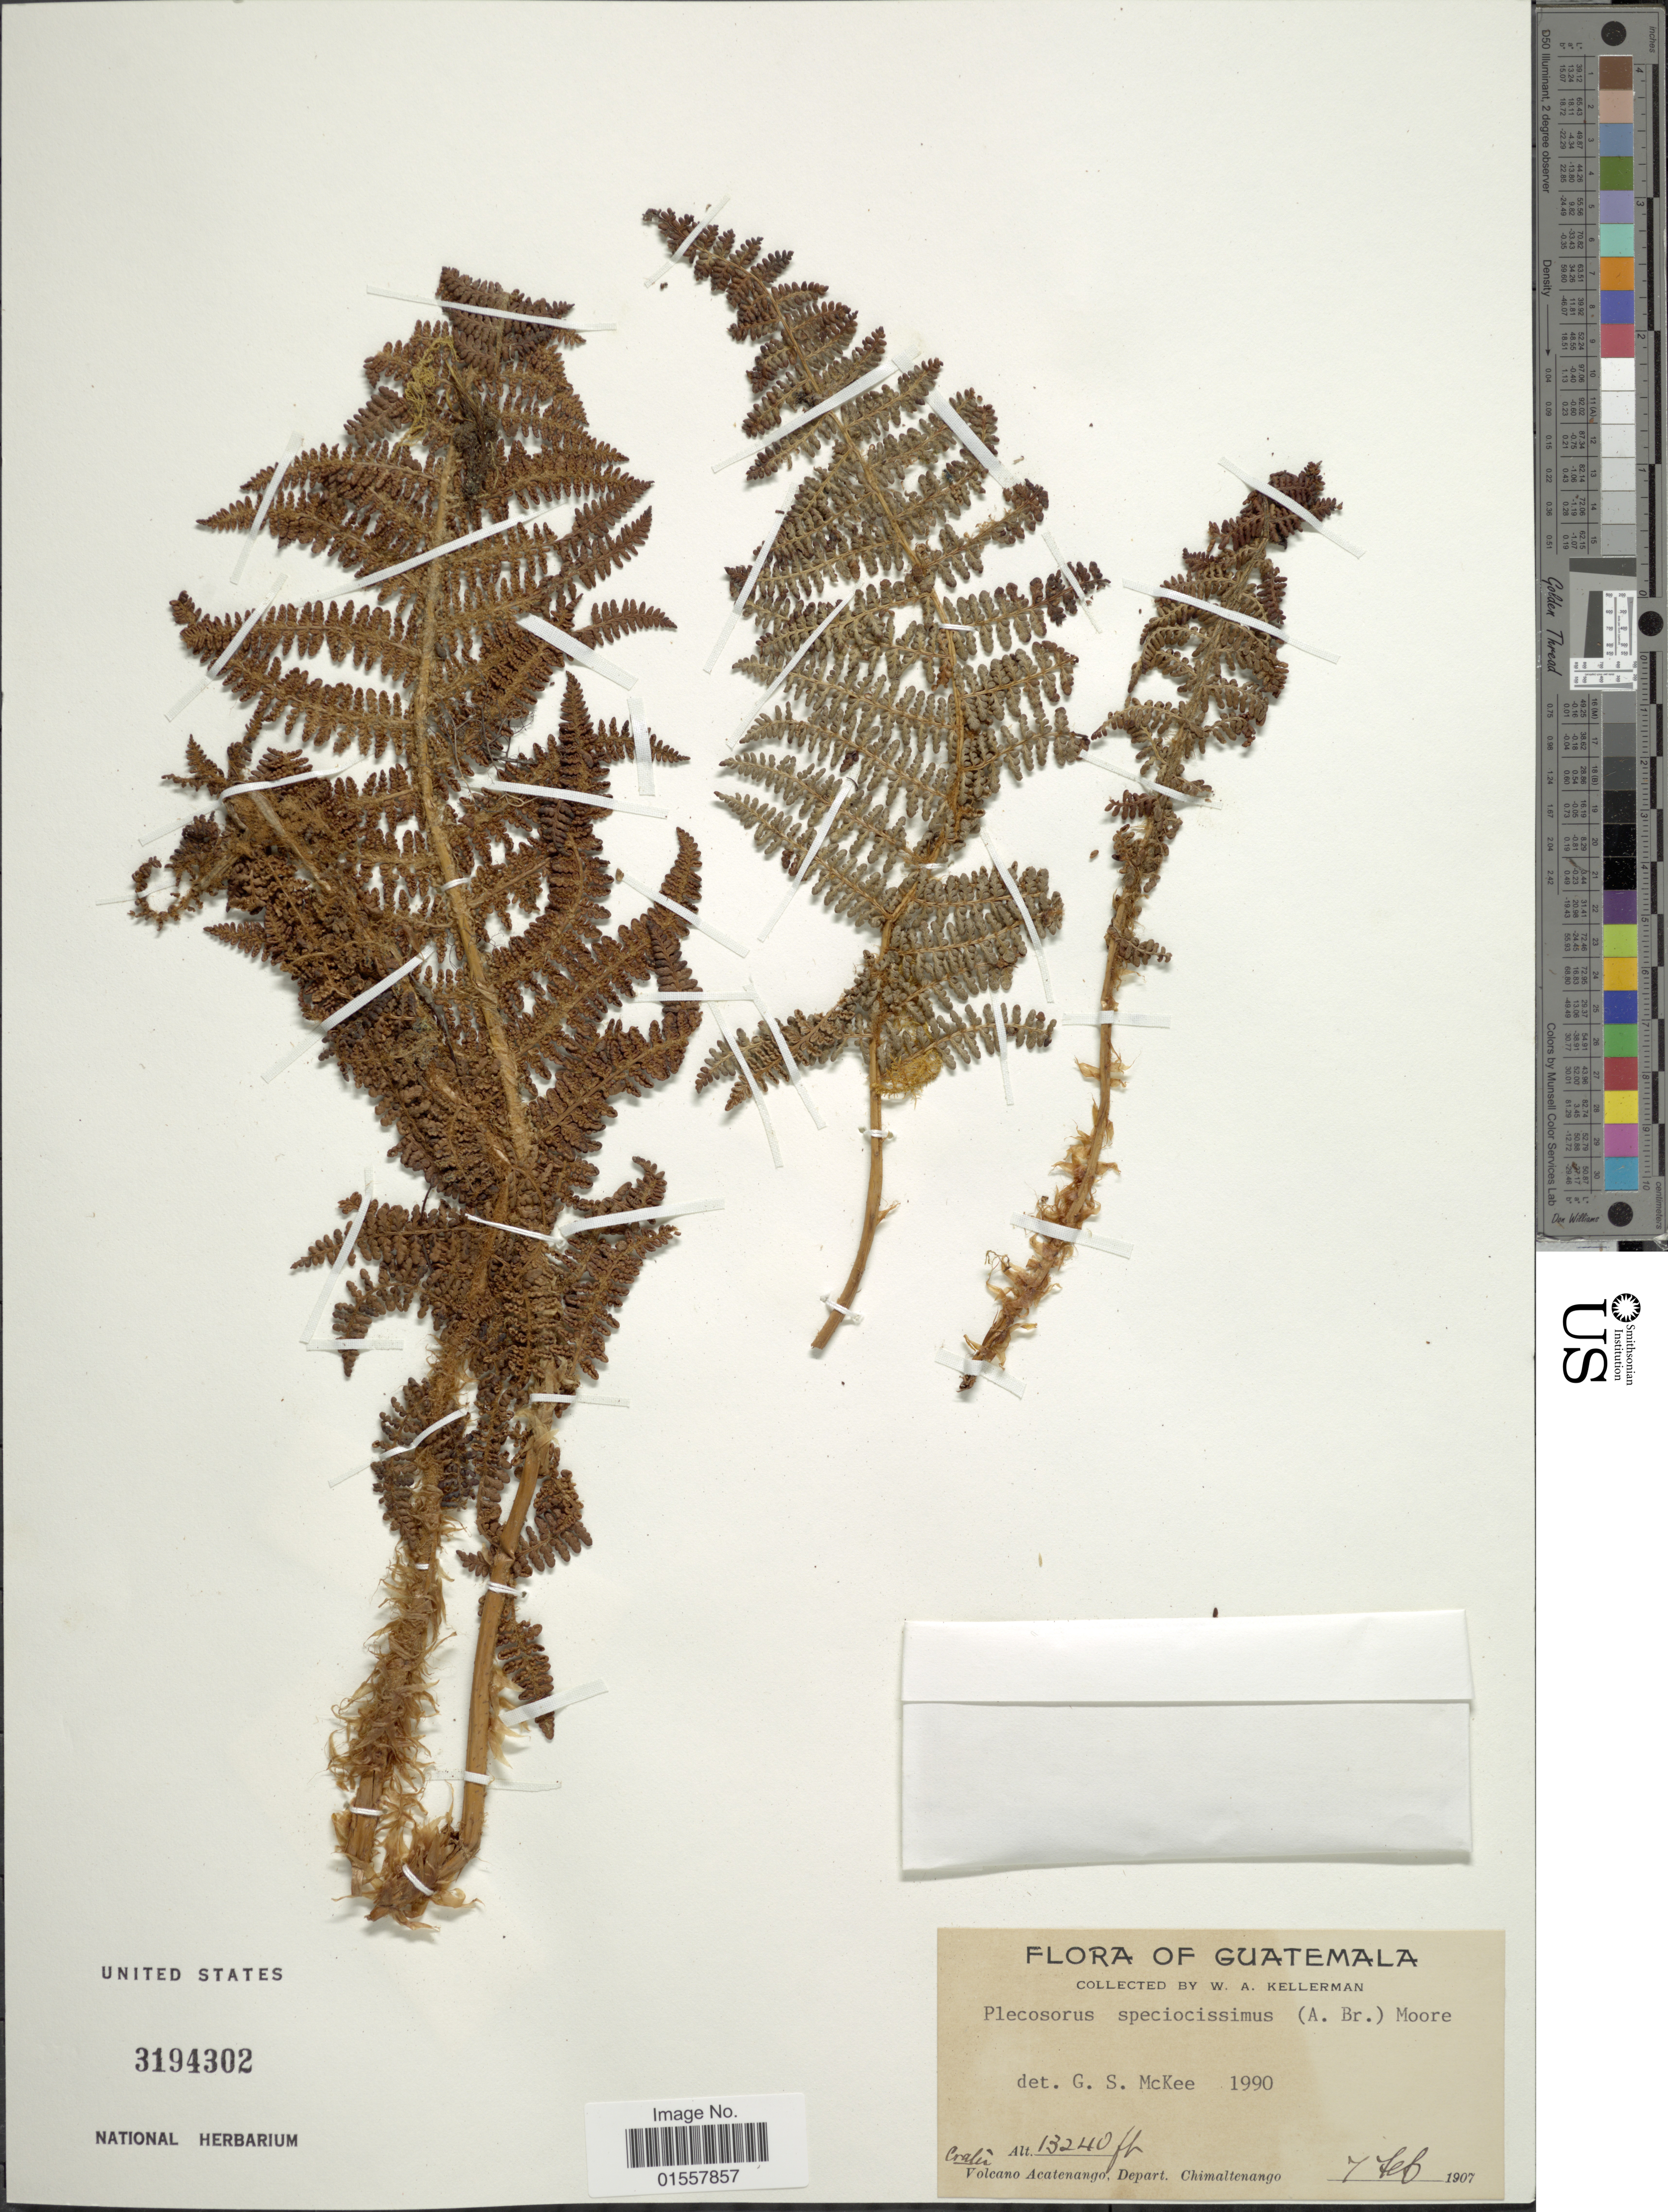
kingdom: Plantae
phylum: Tracheophyta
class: Polypodiopsida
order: Polypodiales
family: Dryopteridaceae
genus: Polystichum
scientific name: Polystichum speciosissimum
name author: (A. Braun ex Kunze) Copel.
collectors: W. Kellerman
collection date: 1907-02-07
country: Guatemala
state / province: Chimaltenango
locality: Volcano Acatenango, Depart. Chimaltenango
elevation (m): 4036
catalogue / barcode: US 3194302